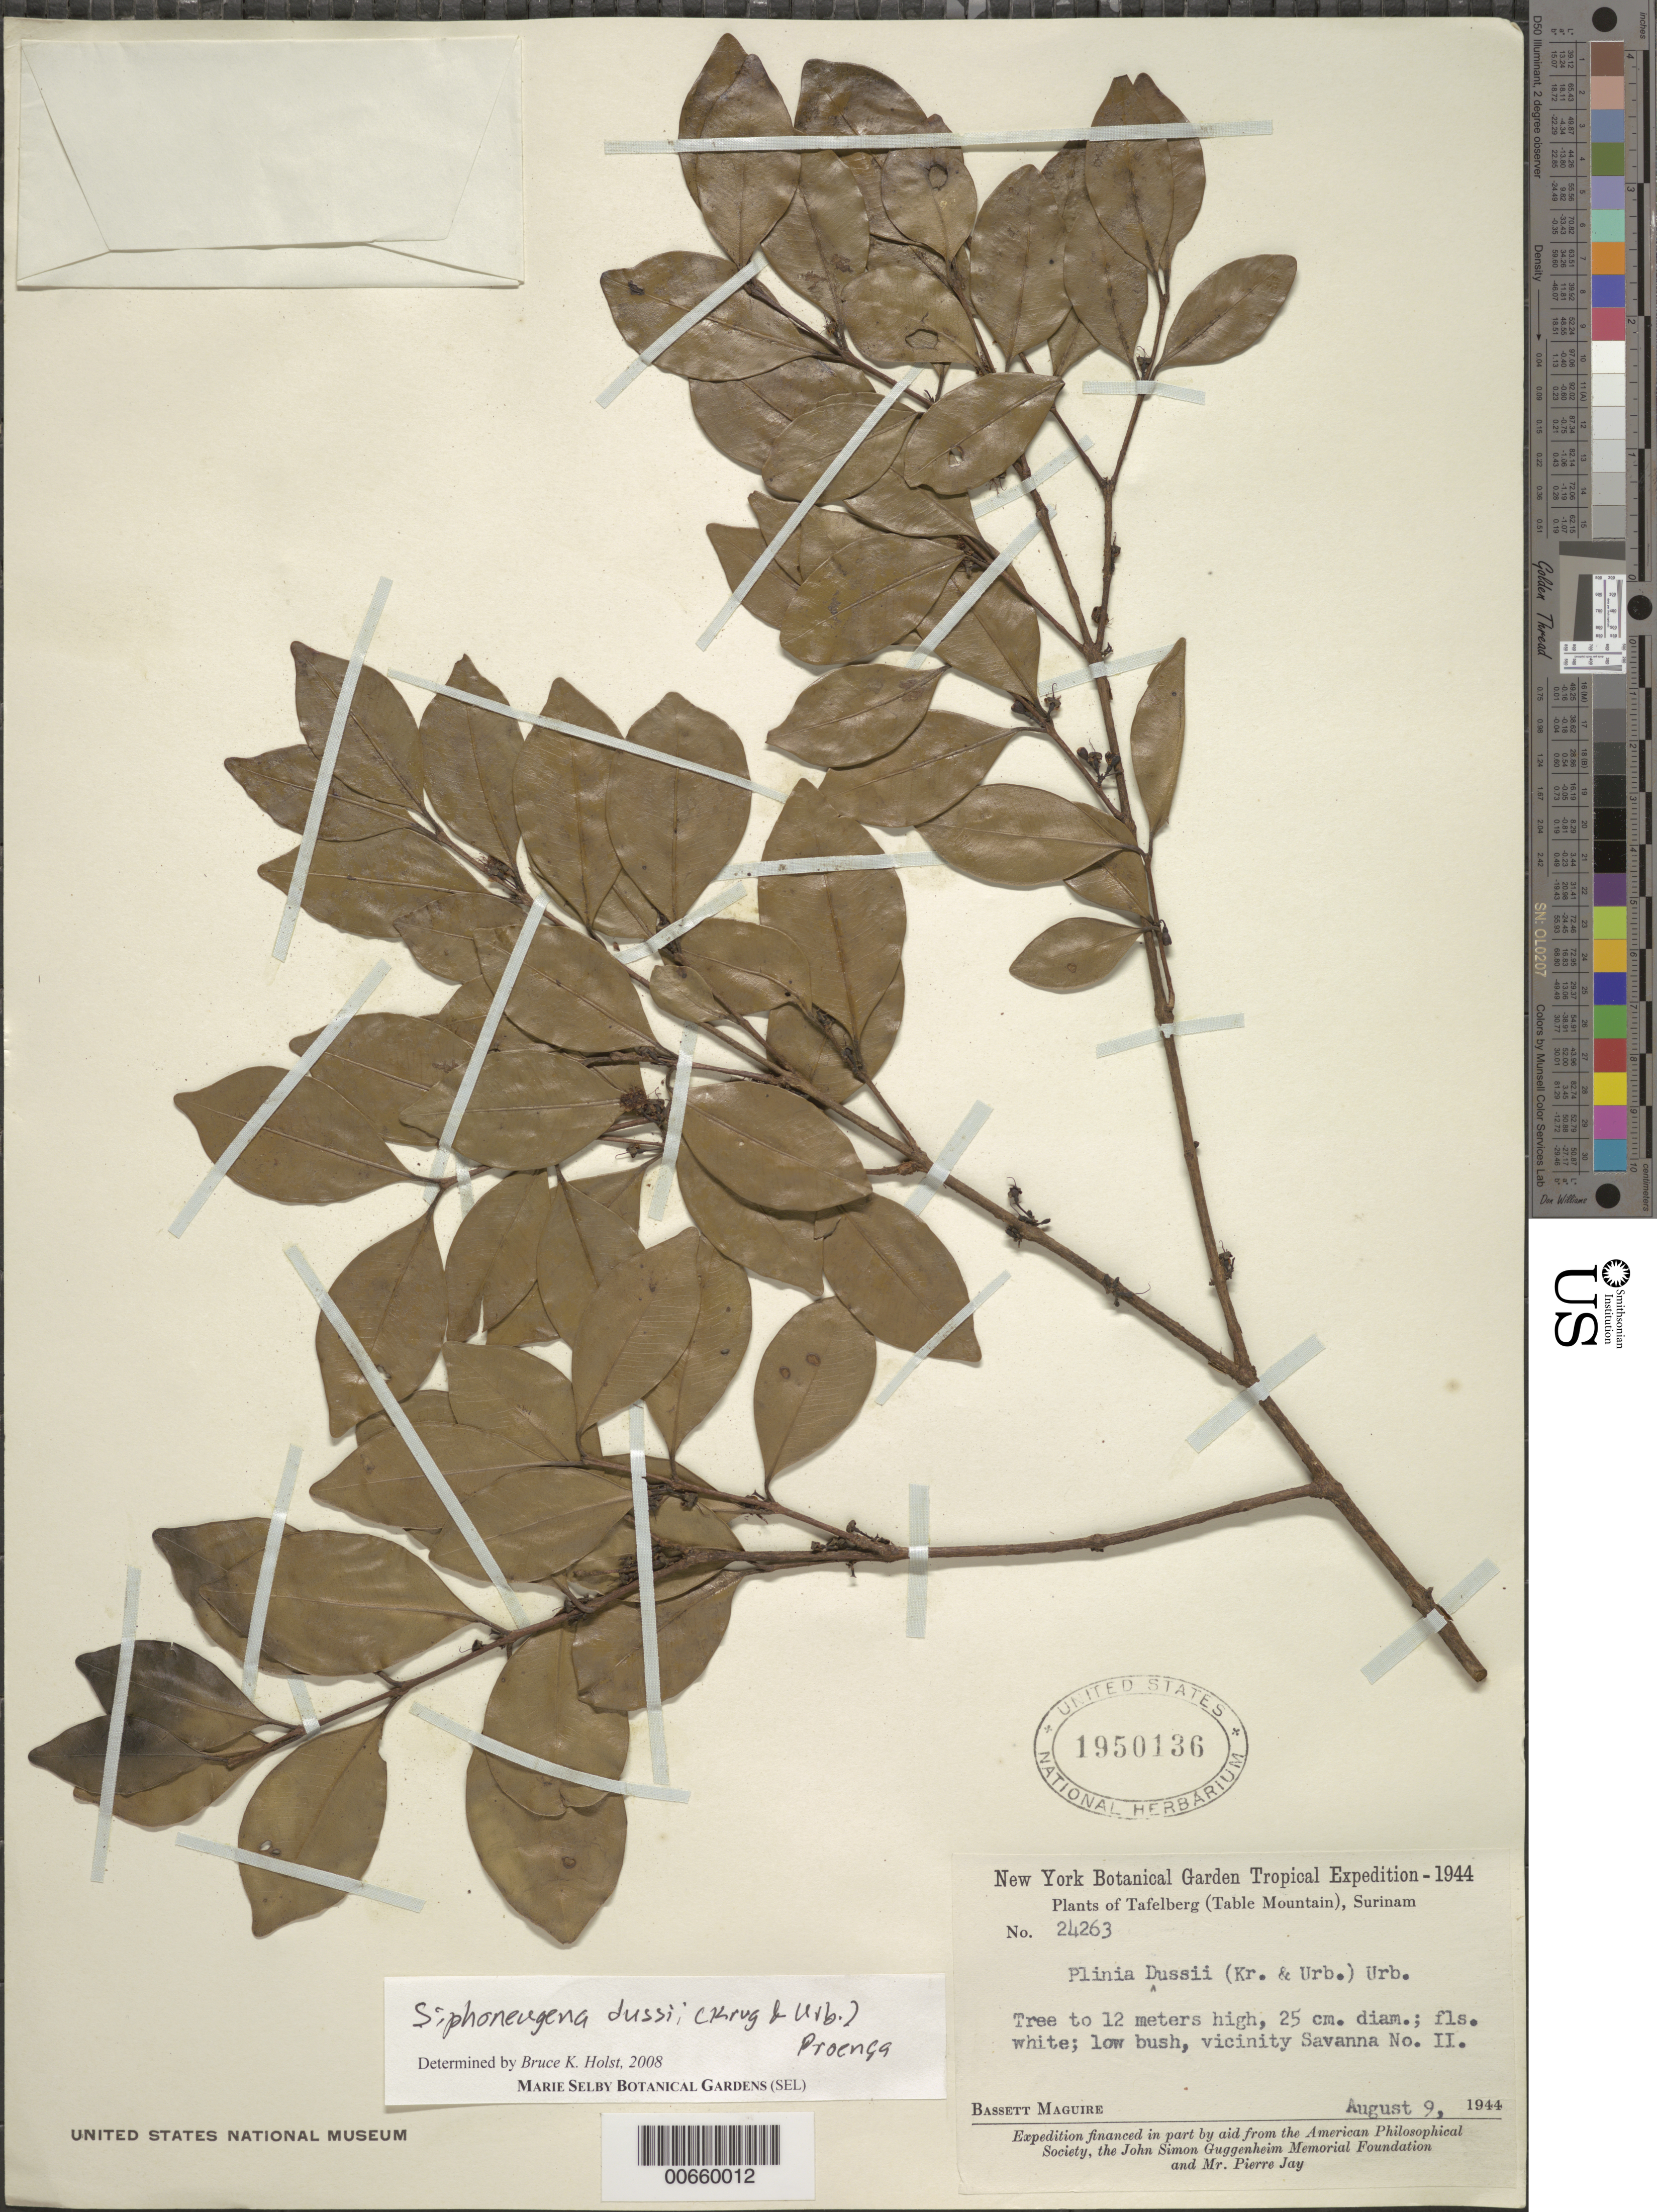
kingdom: Plantae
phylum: Tracheophyta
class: Magnoliopsida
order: Myrtales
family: Myrtaceae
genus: Siphoneugena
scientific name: Siphoneugena dussii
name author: (Krug & Urb.) Proença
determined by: Holst, Bruce K.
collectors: B. Maguire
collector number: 24263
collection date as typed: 9-Aug-44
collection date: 1944-08-09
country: Suriname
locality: Tafelberg (Table Mountain), Savanna II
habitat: Low bush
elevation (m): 565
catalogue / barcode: US 1950136